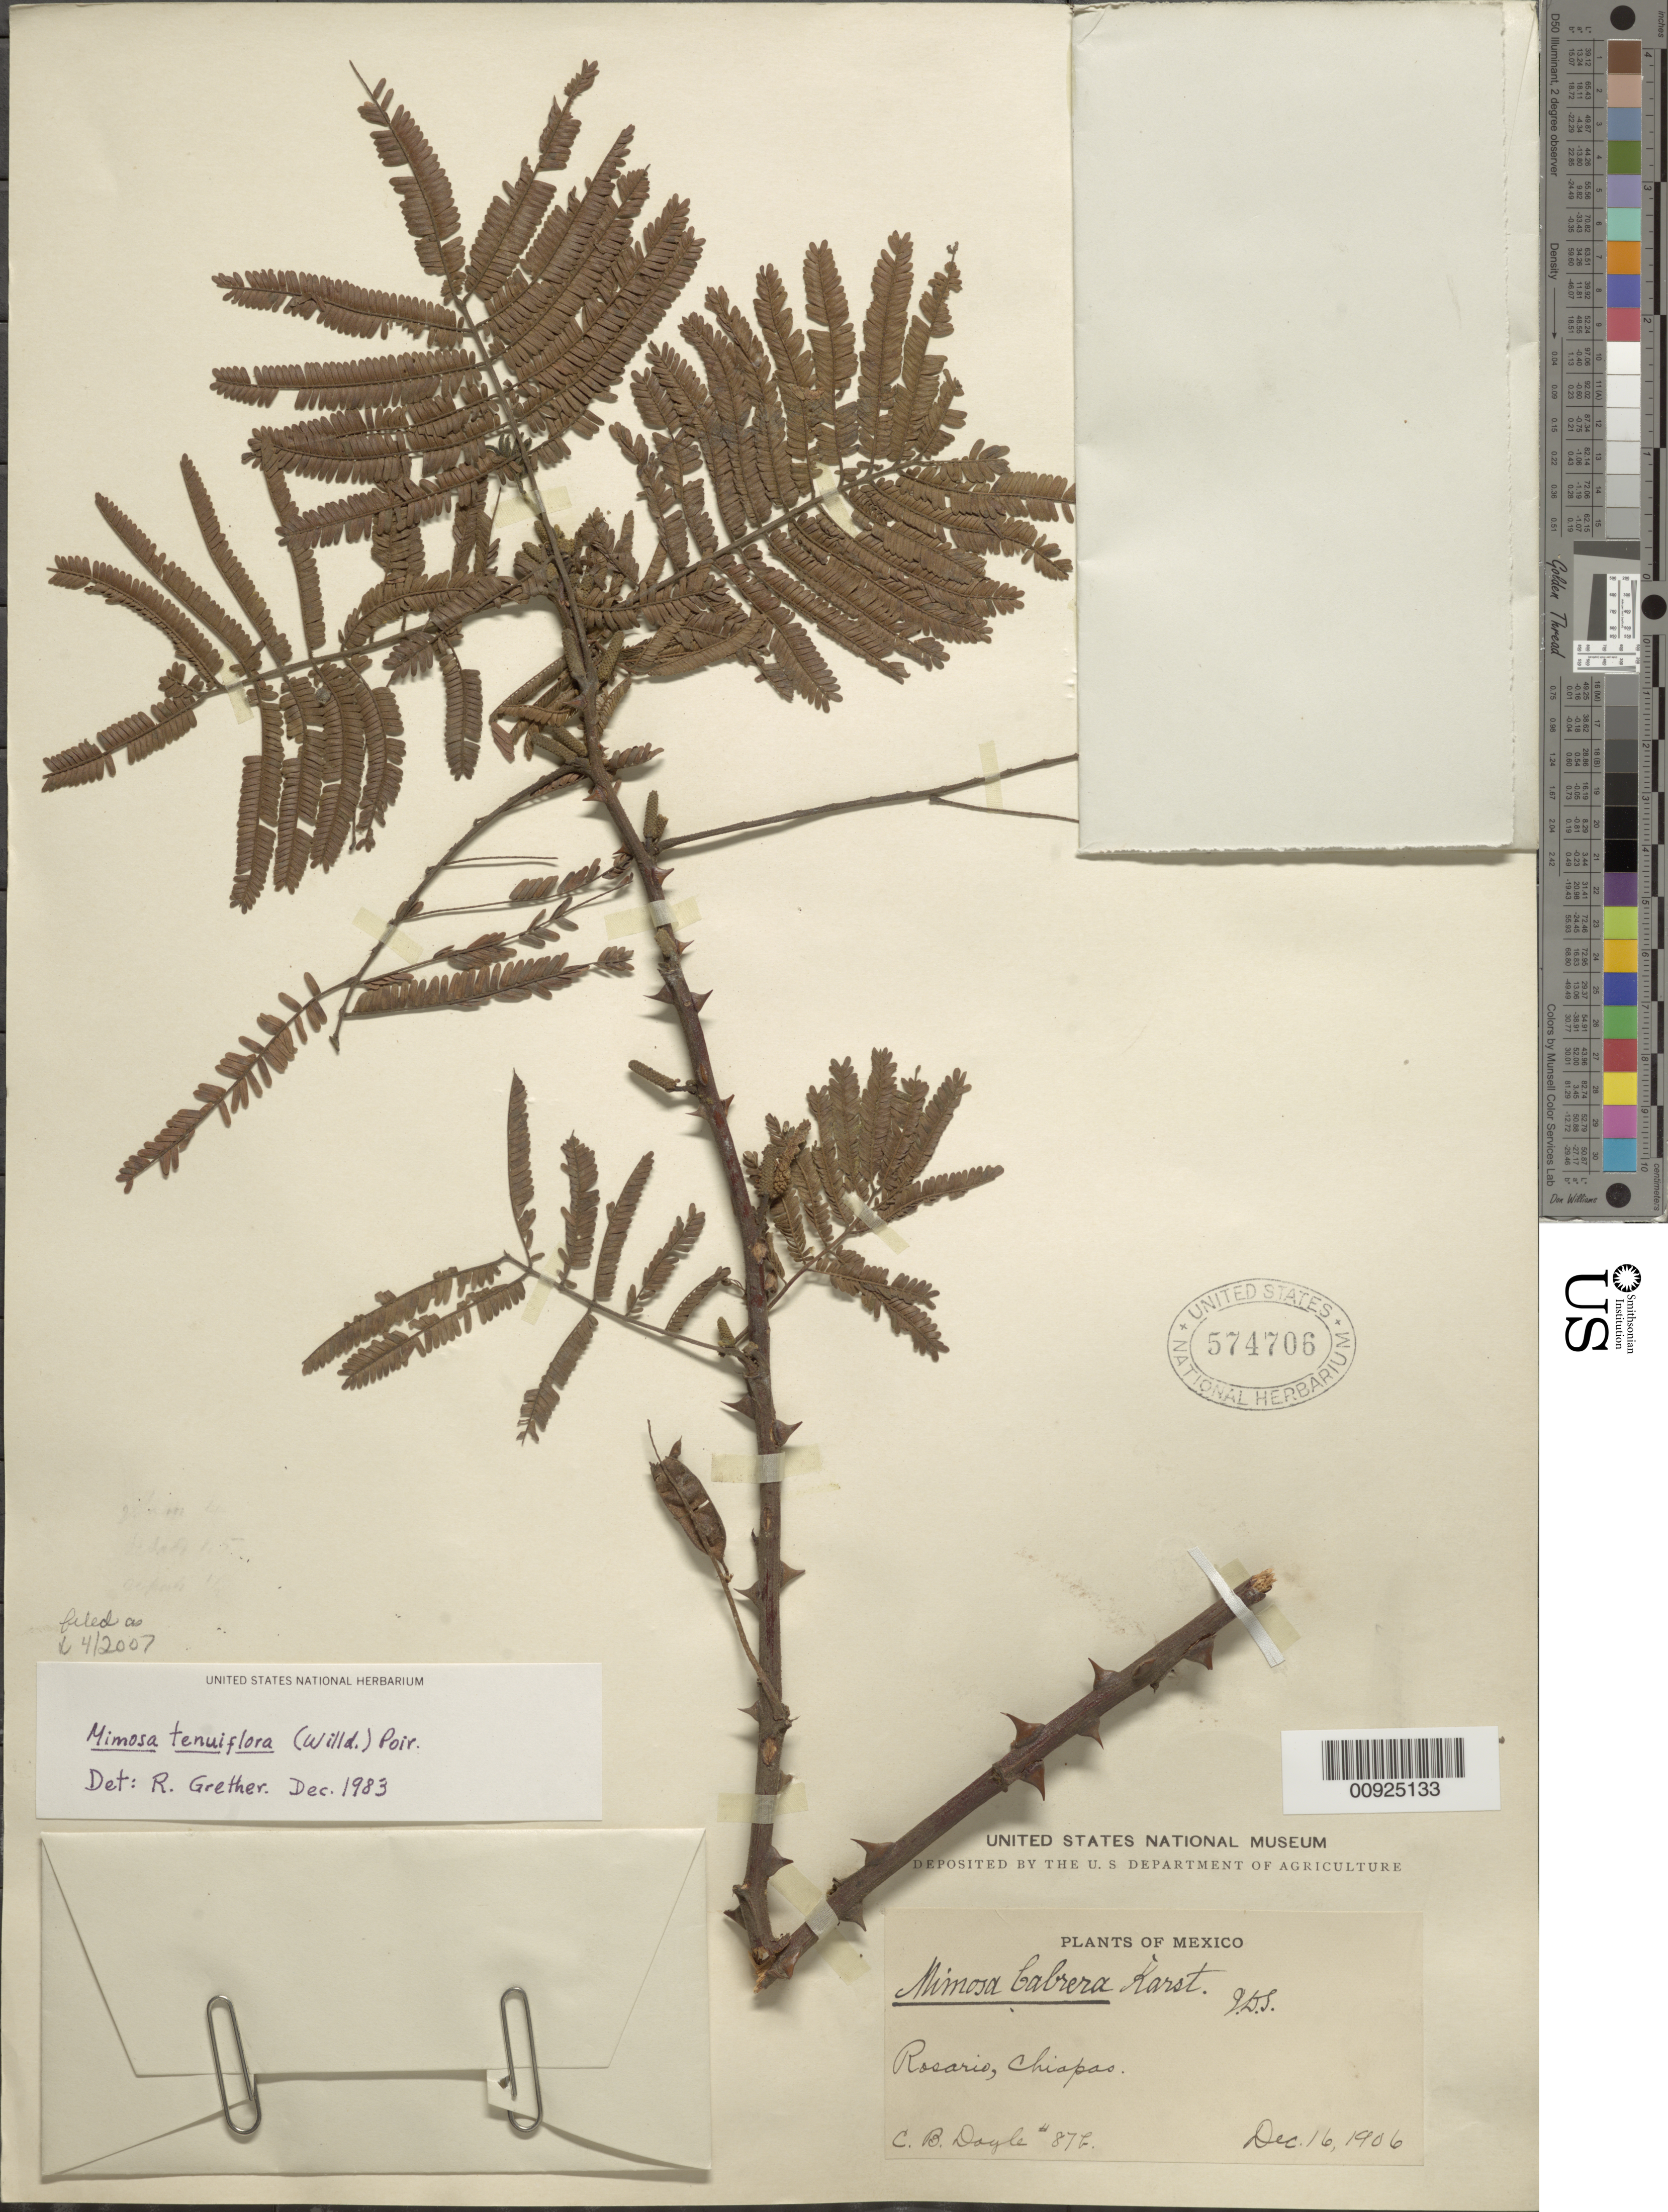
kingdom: Plantae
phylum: Tracheophyta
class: Magnoliopsida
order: Fabales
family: Fabaceae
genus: Mimosa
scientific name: Mimosa tenuiflora Benth., nom. illeg. hom.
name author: Benth.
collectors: C. Doyle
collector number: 87 b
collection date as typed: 16 Dec 1906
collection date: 1906-12-16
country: Mexico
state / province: Chiapas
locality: Rosario, Chiapas.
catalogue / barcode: US 574706